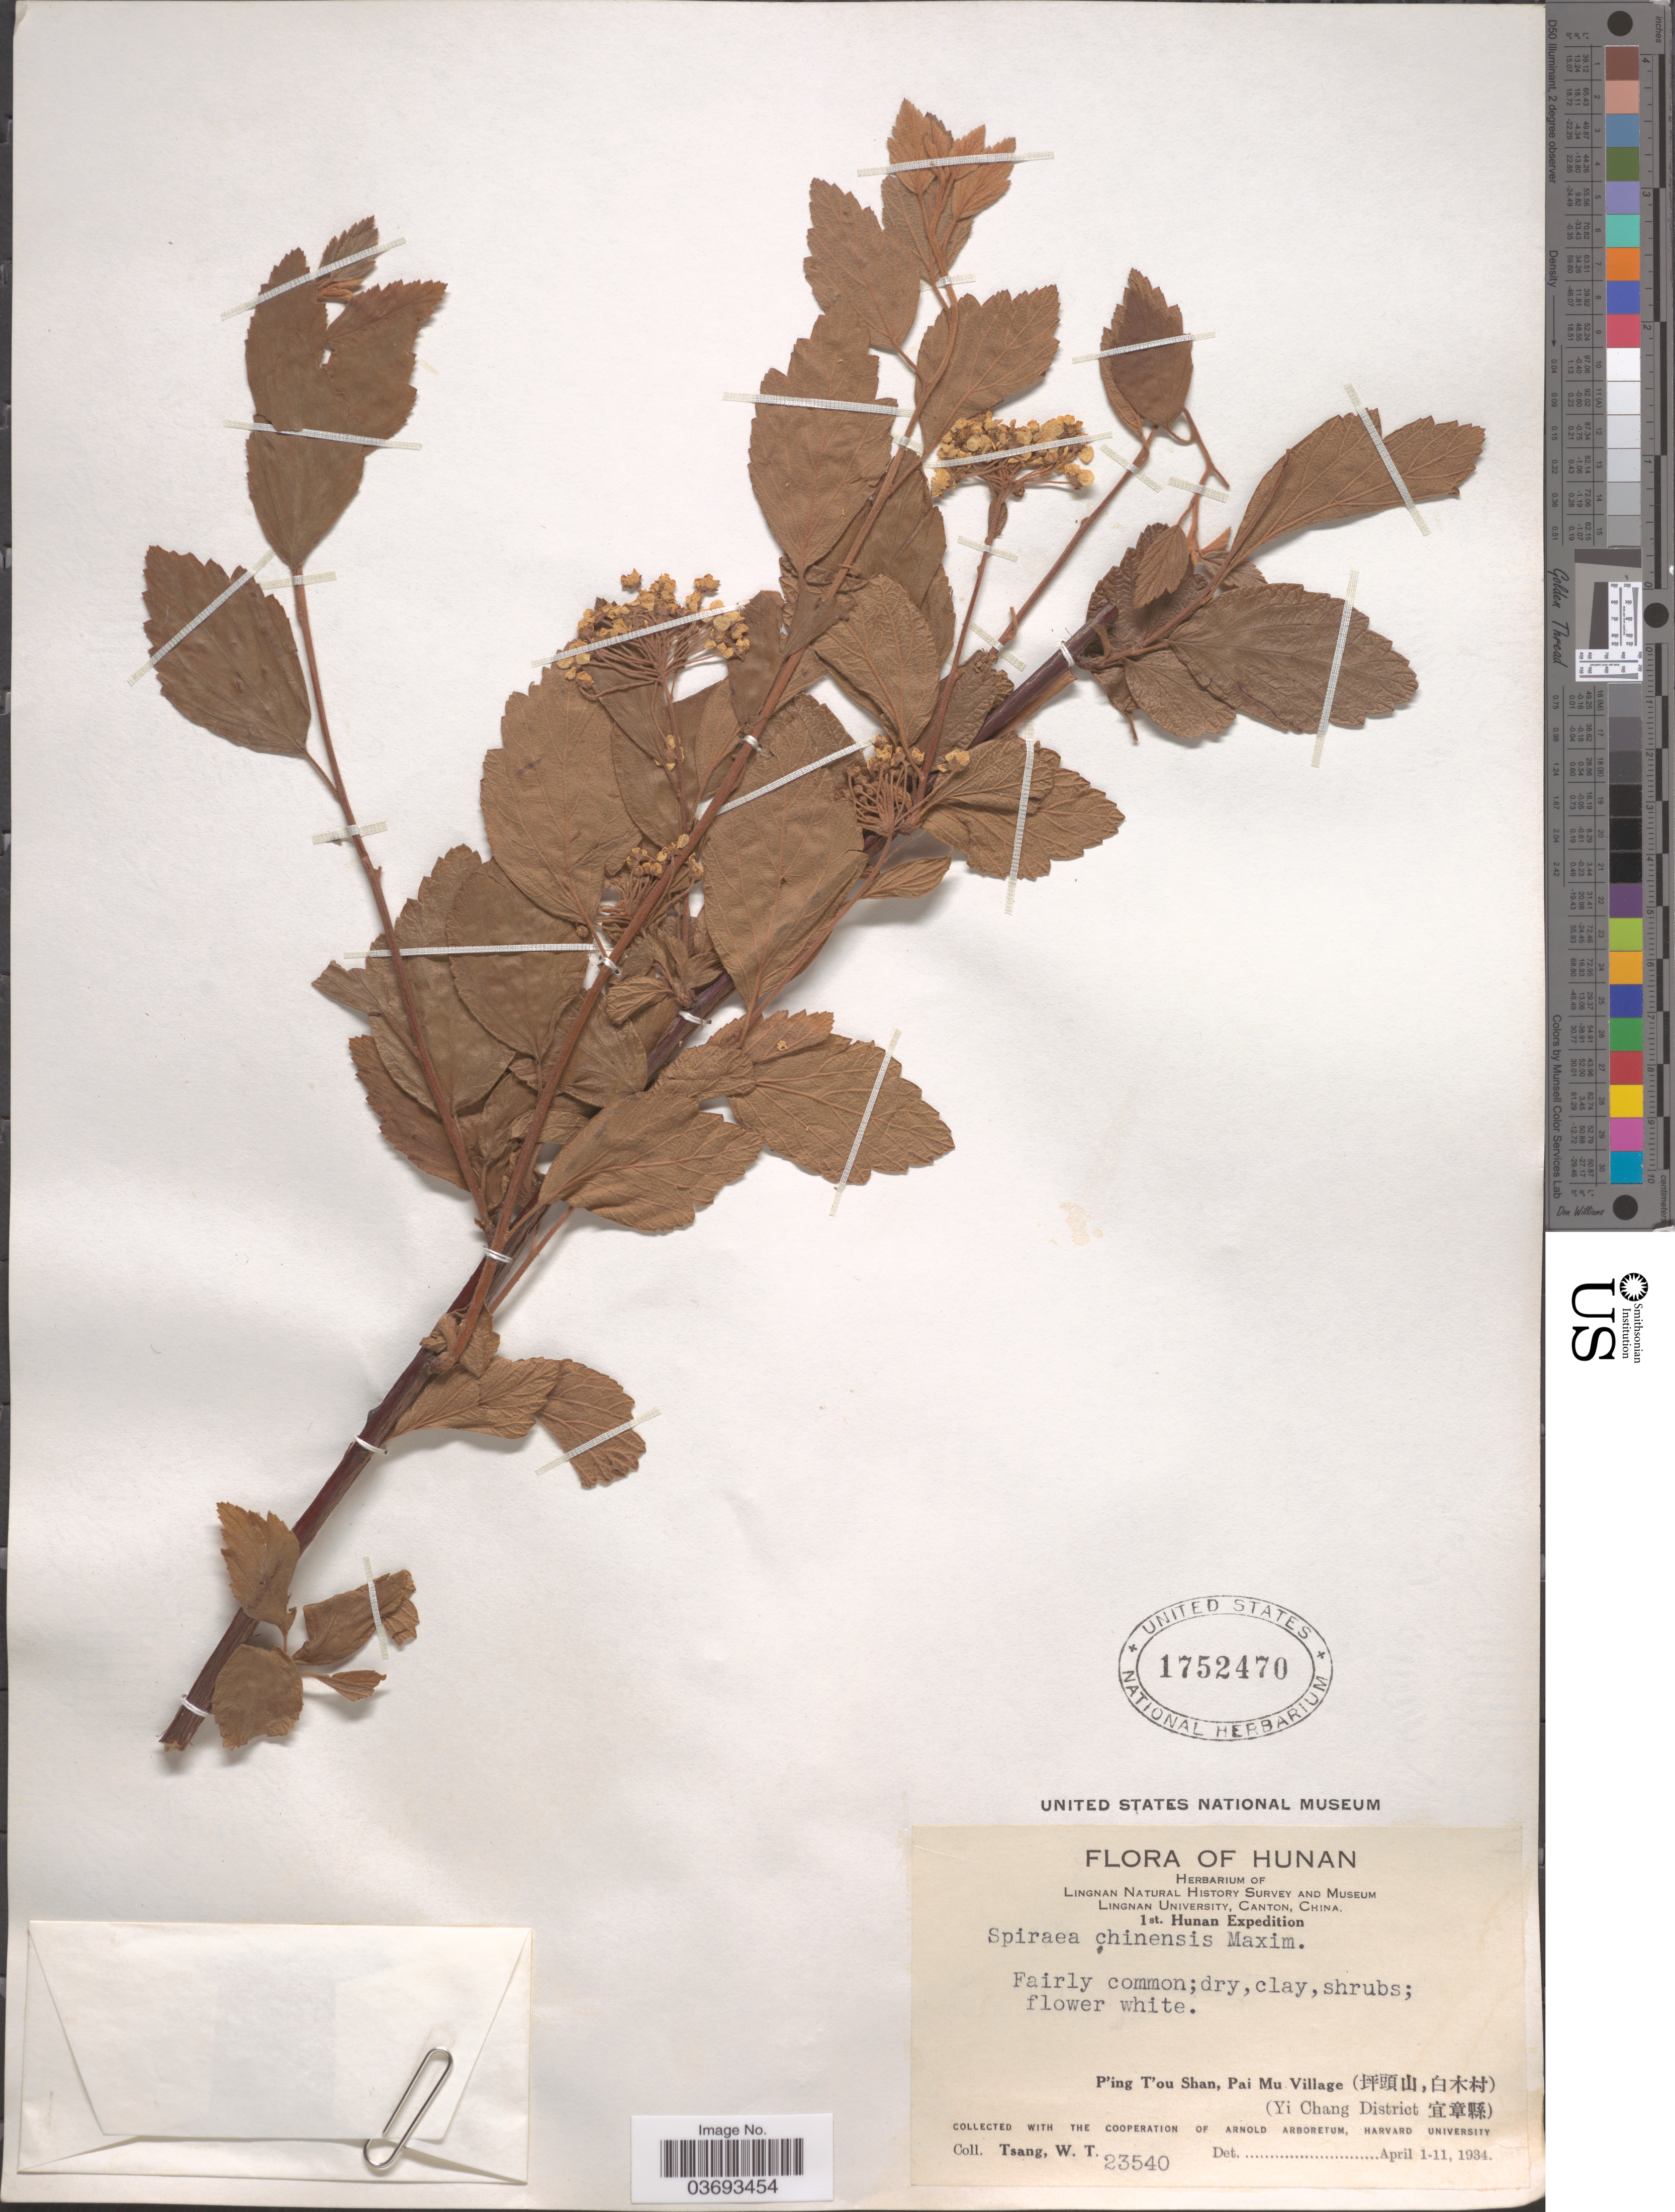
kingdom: Plantae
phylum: Tracheophyta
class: Magnoliopsida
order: Rosales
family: Rosaceae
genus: Spiraea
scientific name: Spiraea chinensis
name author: Maxim.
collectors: W. T. Tsang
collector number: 23540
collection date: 1934-04-01/1934-04-11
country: China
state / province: Hunan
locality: P'ing T'ou Shan, Pai Mu Village (X). (Yi Chang District X).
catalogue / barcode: US 1752470